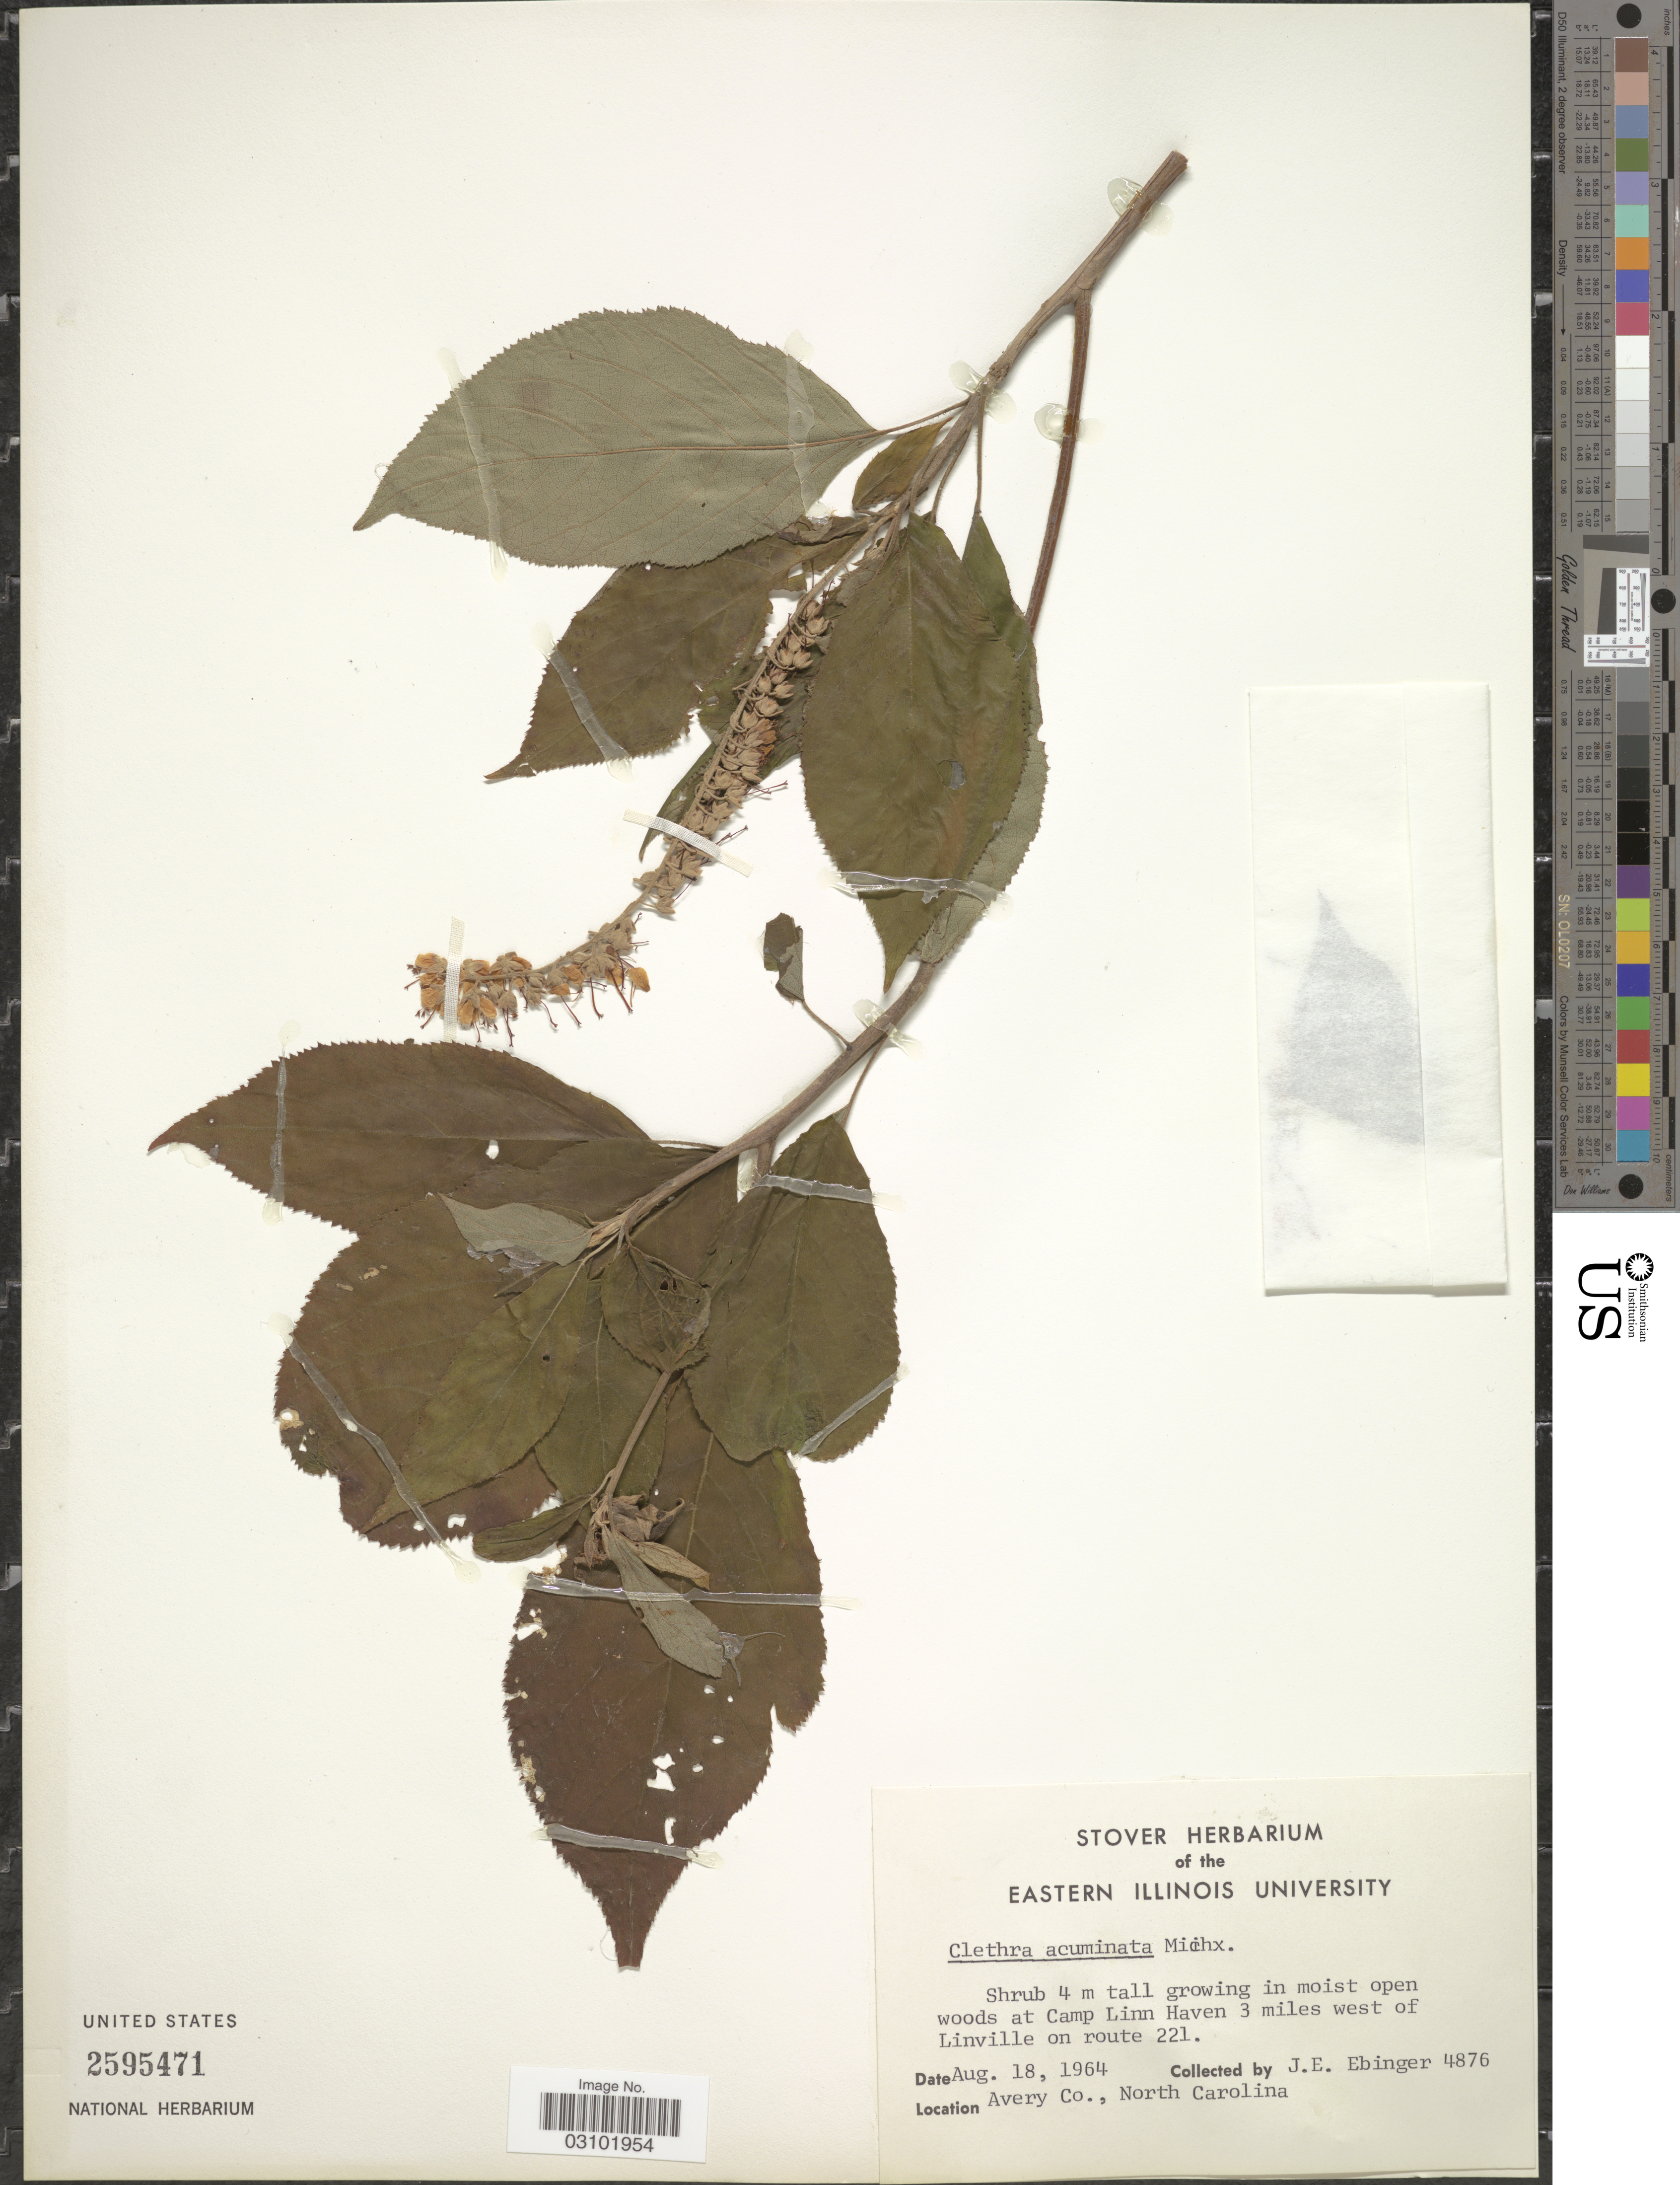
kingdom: Plantae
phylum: Tracheophyta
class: Magnoliopsida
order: Ericales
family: Clethraceae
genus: Clethra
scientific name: Clethra acuminata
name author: Michx.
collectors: J. Ebinger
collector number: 4876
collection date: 1964-08-18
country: United States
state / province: North Carolina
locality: Open woods at Camp Linn Haven 3 miles west of Linville on route 221. Avery Co.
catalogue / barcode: US 2595471